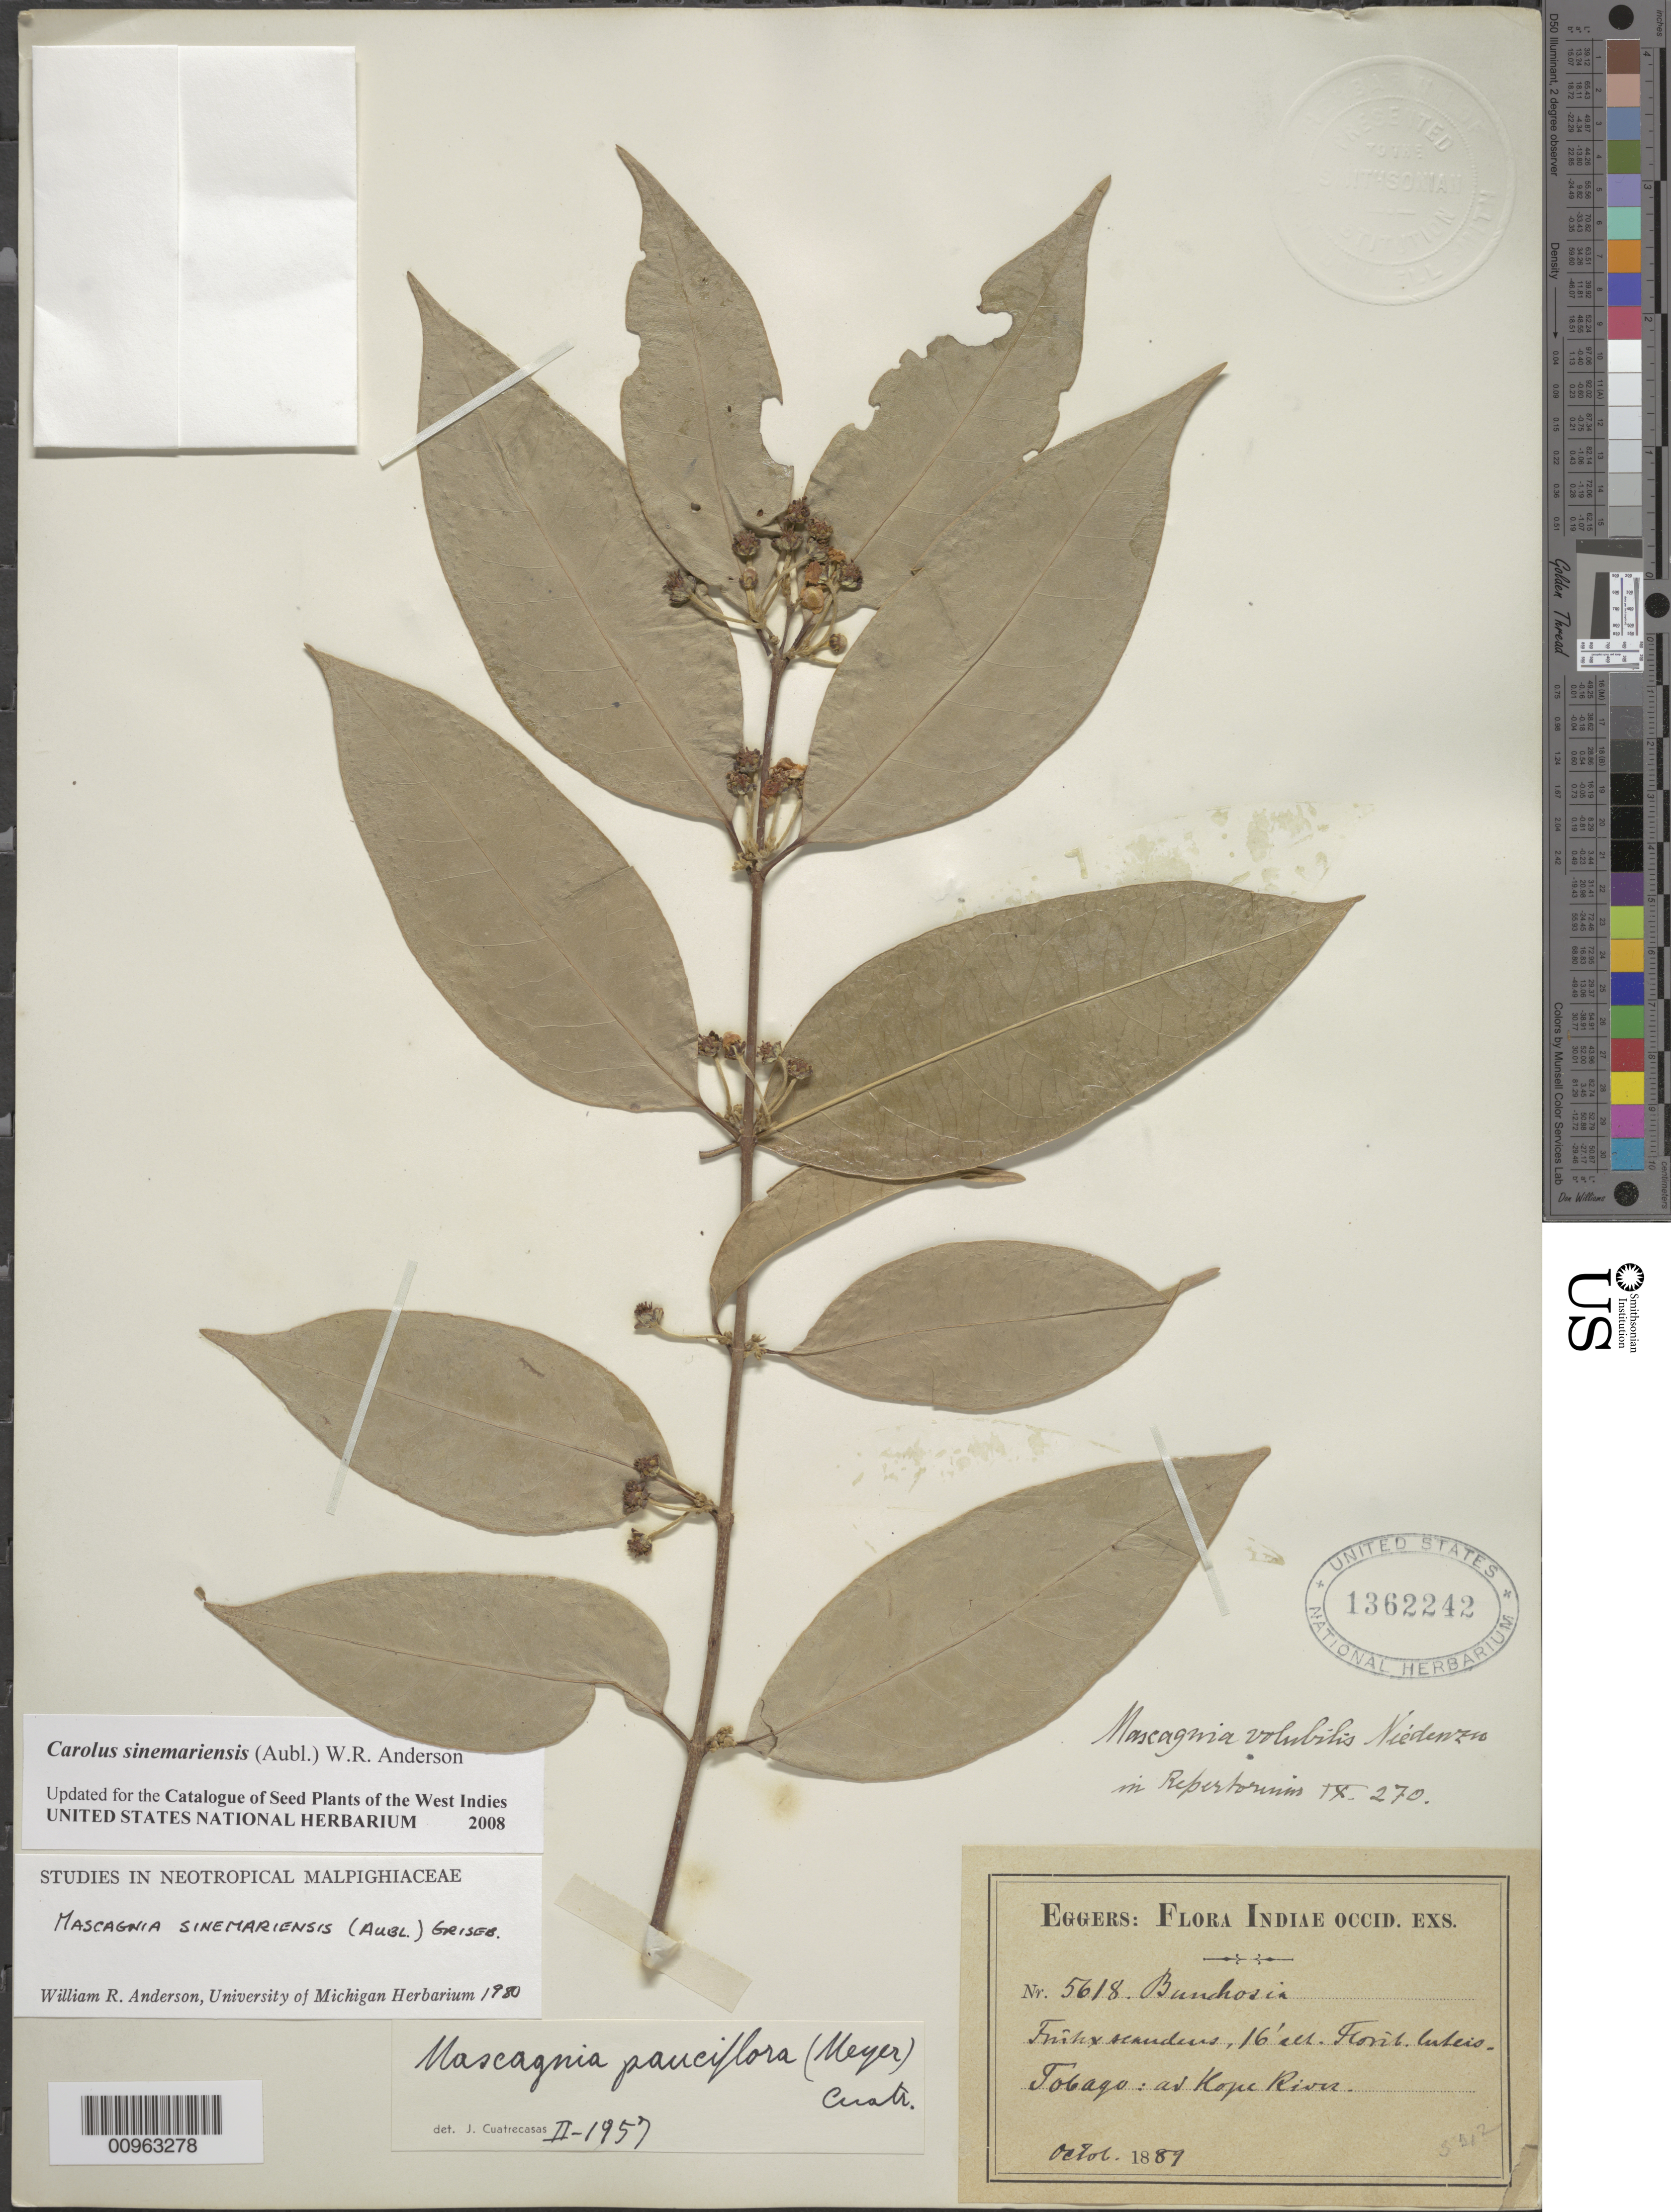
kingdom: Plantae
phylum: Tracheophyta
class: Magnoliopsida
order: Malpighiales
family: Malpighiaceae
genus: Carolus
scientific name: Carolus sinemariensis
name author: (Aubl.) W.R. Anderson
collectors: H. F. A. von Eggers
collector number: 5618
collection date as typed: Oct 1889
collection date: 1889-10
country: Trinidad and Tobago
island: Tobago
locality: Ad Hope River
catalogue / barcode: US 1362242